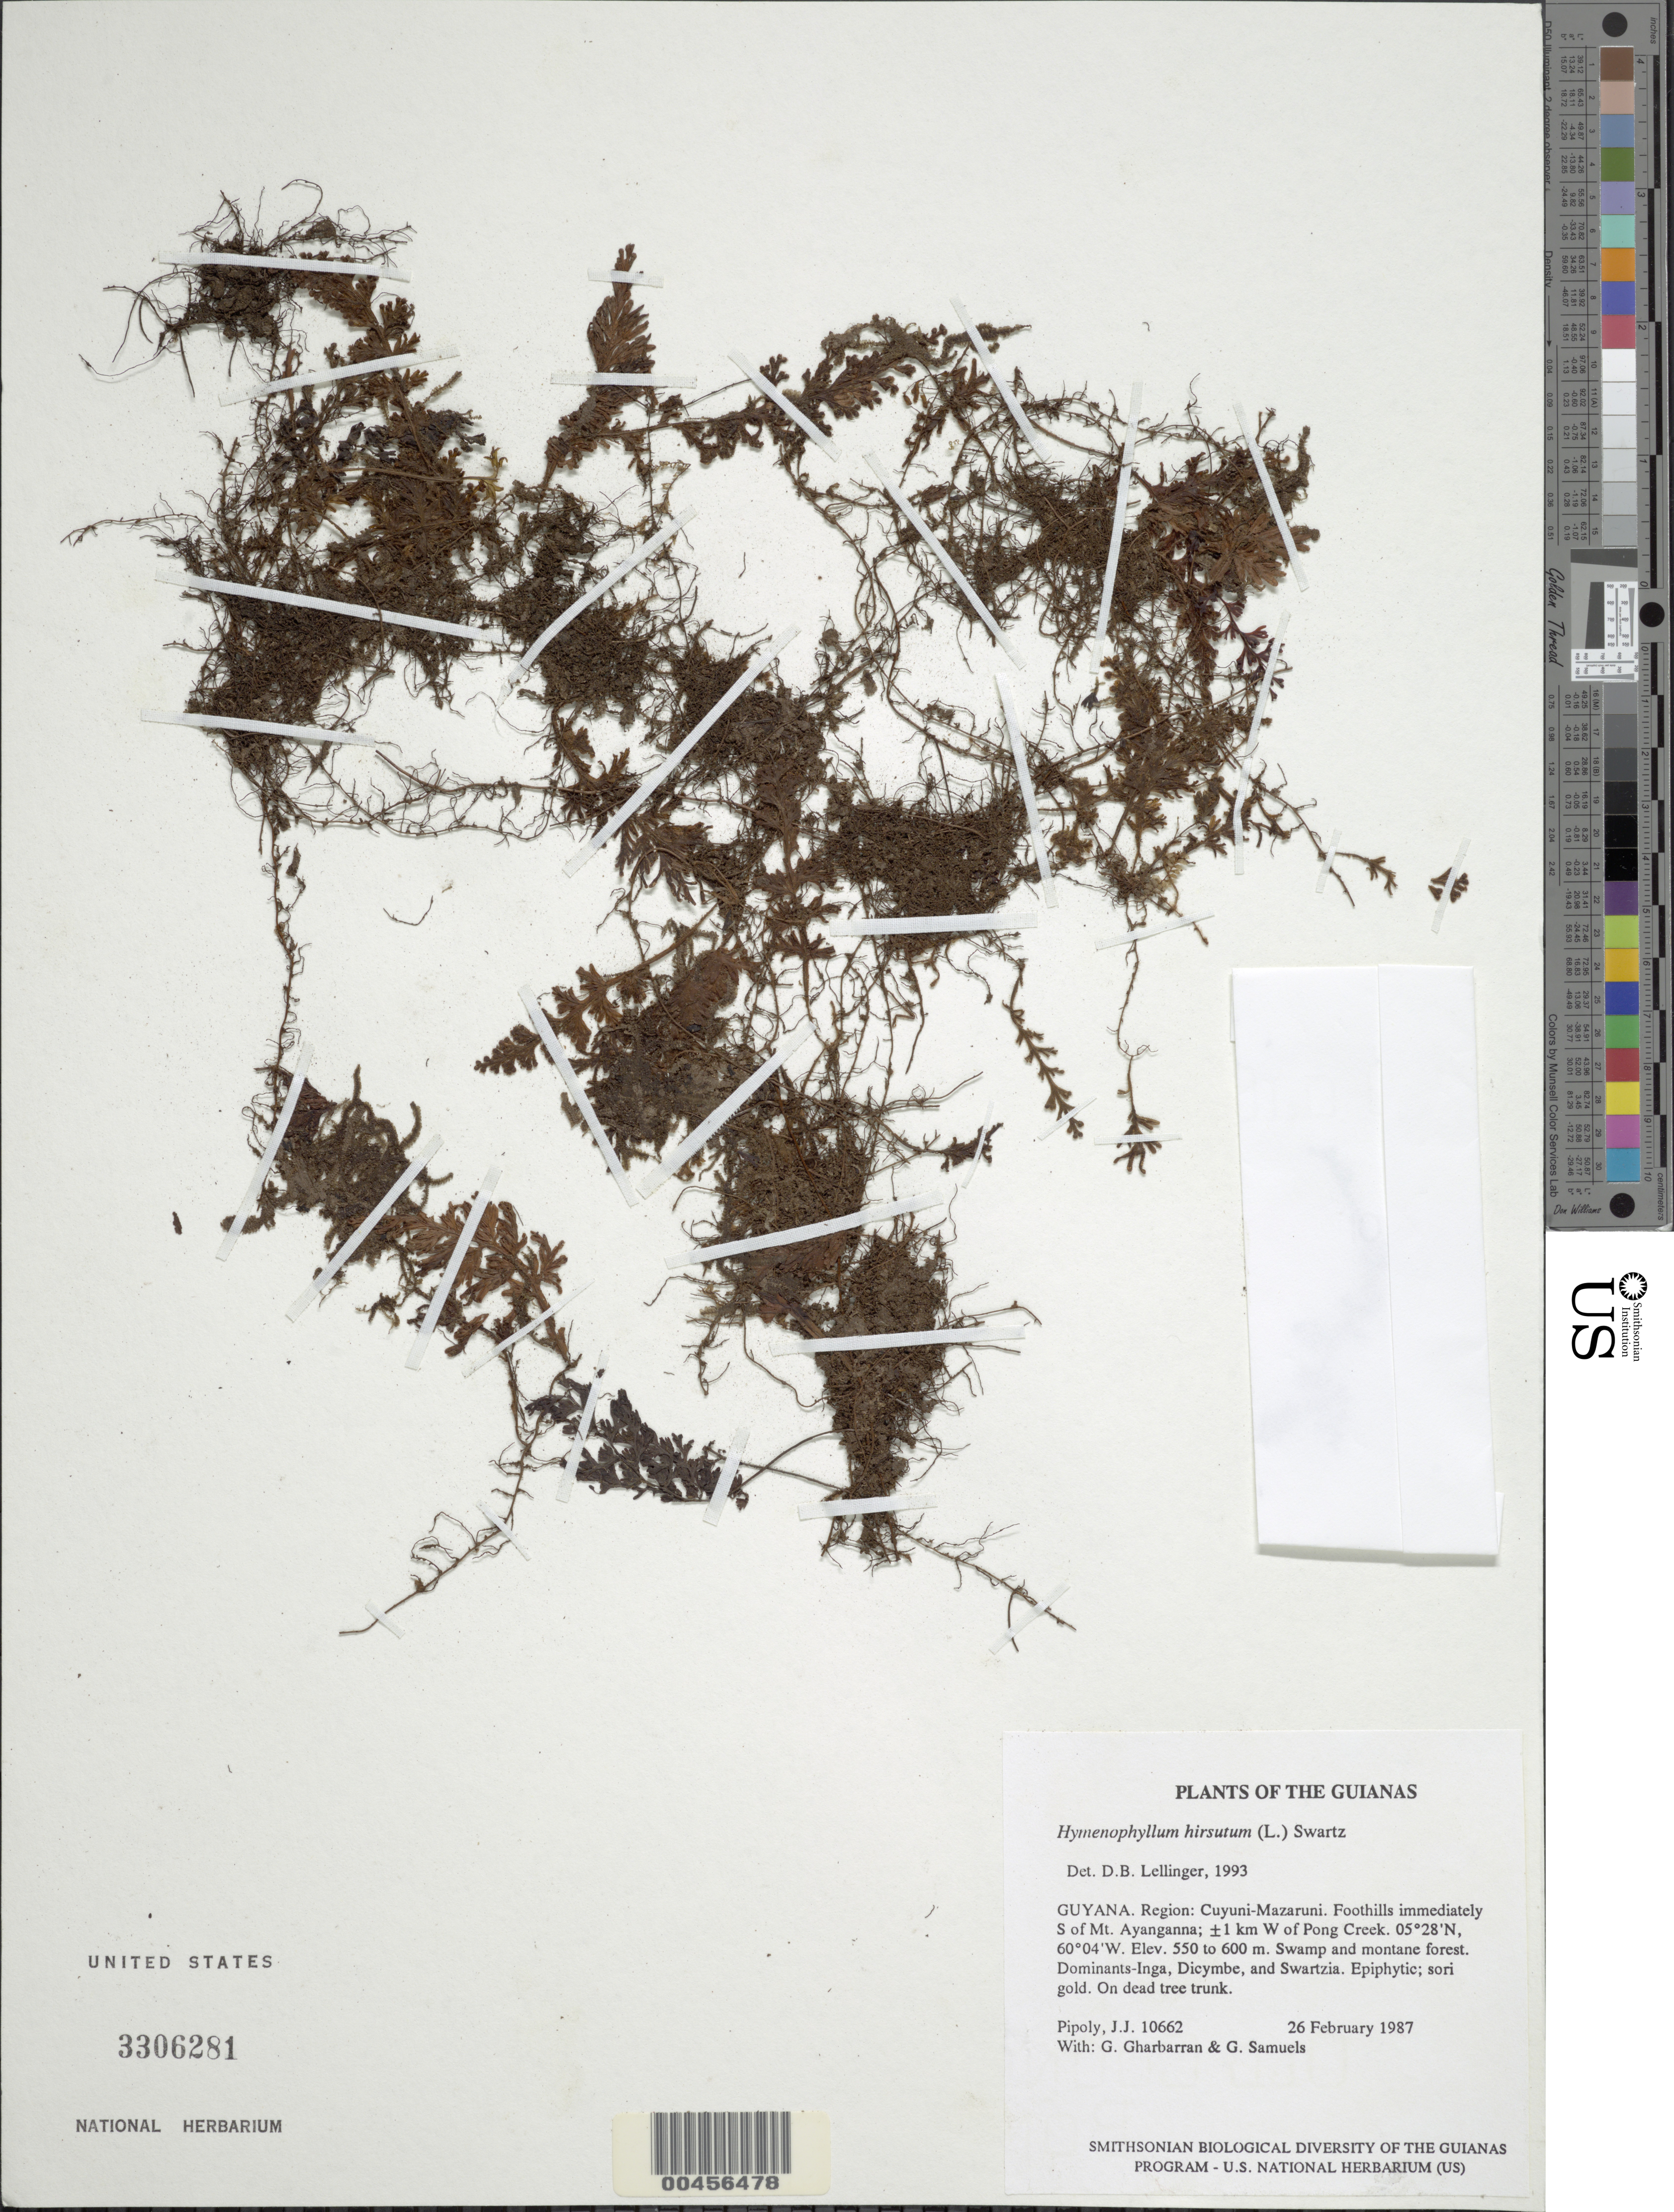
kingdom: Plantae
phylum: Tracheophyta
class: Polypodiopsida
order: Hymenophyllales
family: Hymenophyllaceae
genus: Hymenophyllum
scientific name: Hymenophyllum hirsutum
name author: (L.) Sw.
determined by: Lellinger, David B., (BOT), Smithsonian Institution - National Museum of Natural History (UNITED STATES)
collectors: J. J. Pipoly, G. Gharbarran & G. Samuels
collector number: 10662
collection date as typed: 26 February 1987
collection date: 1987-02-26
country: Guyana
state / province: Cuyuni-Mazaruni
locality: Foothills immediately S of Mt. Ayanganna; ±1 km W of Pong Creek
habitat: Swamp and montane forest. Dominants: Inga, Dicymbe, and Swartzia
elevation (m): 550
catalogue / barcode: US 3306281